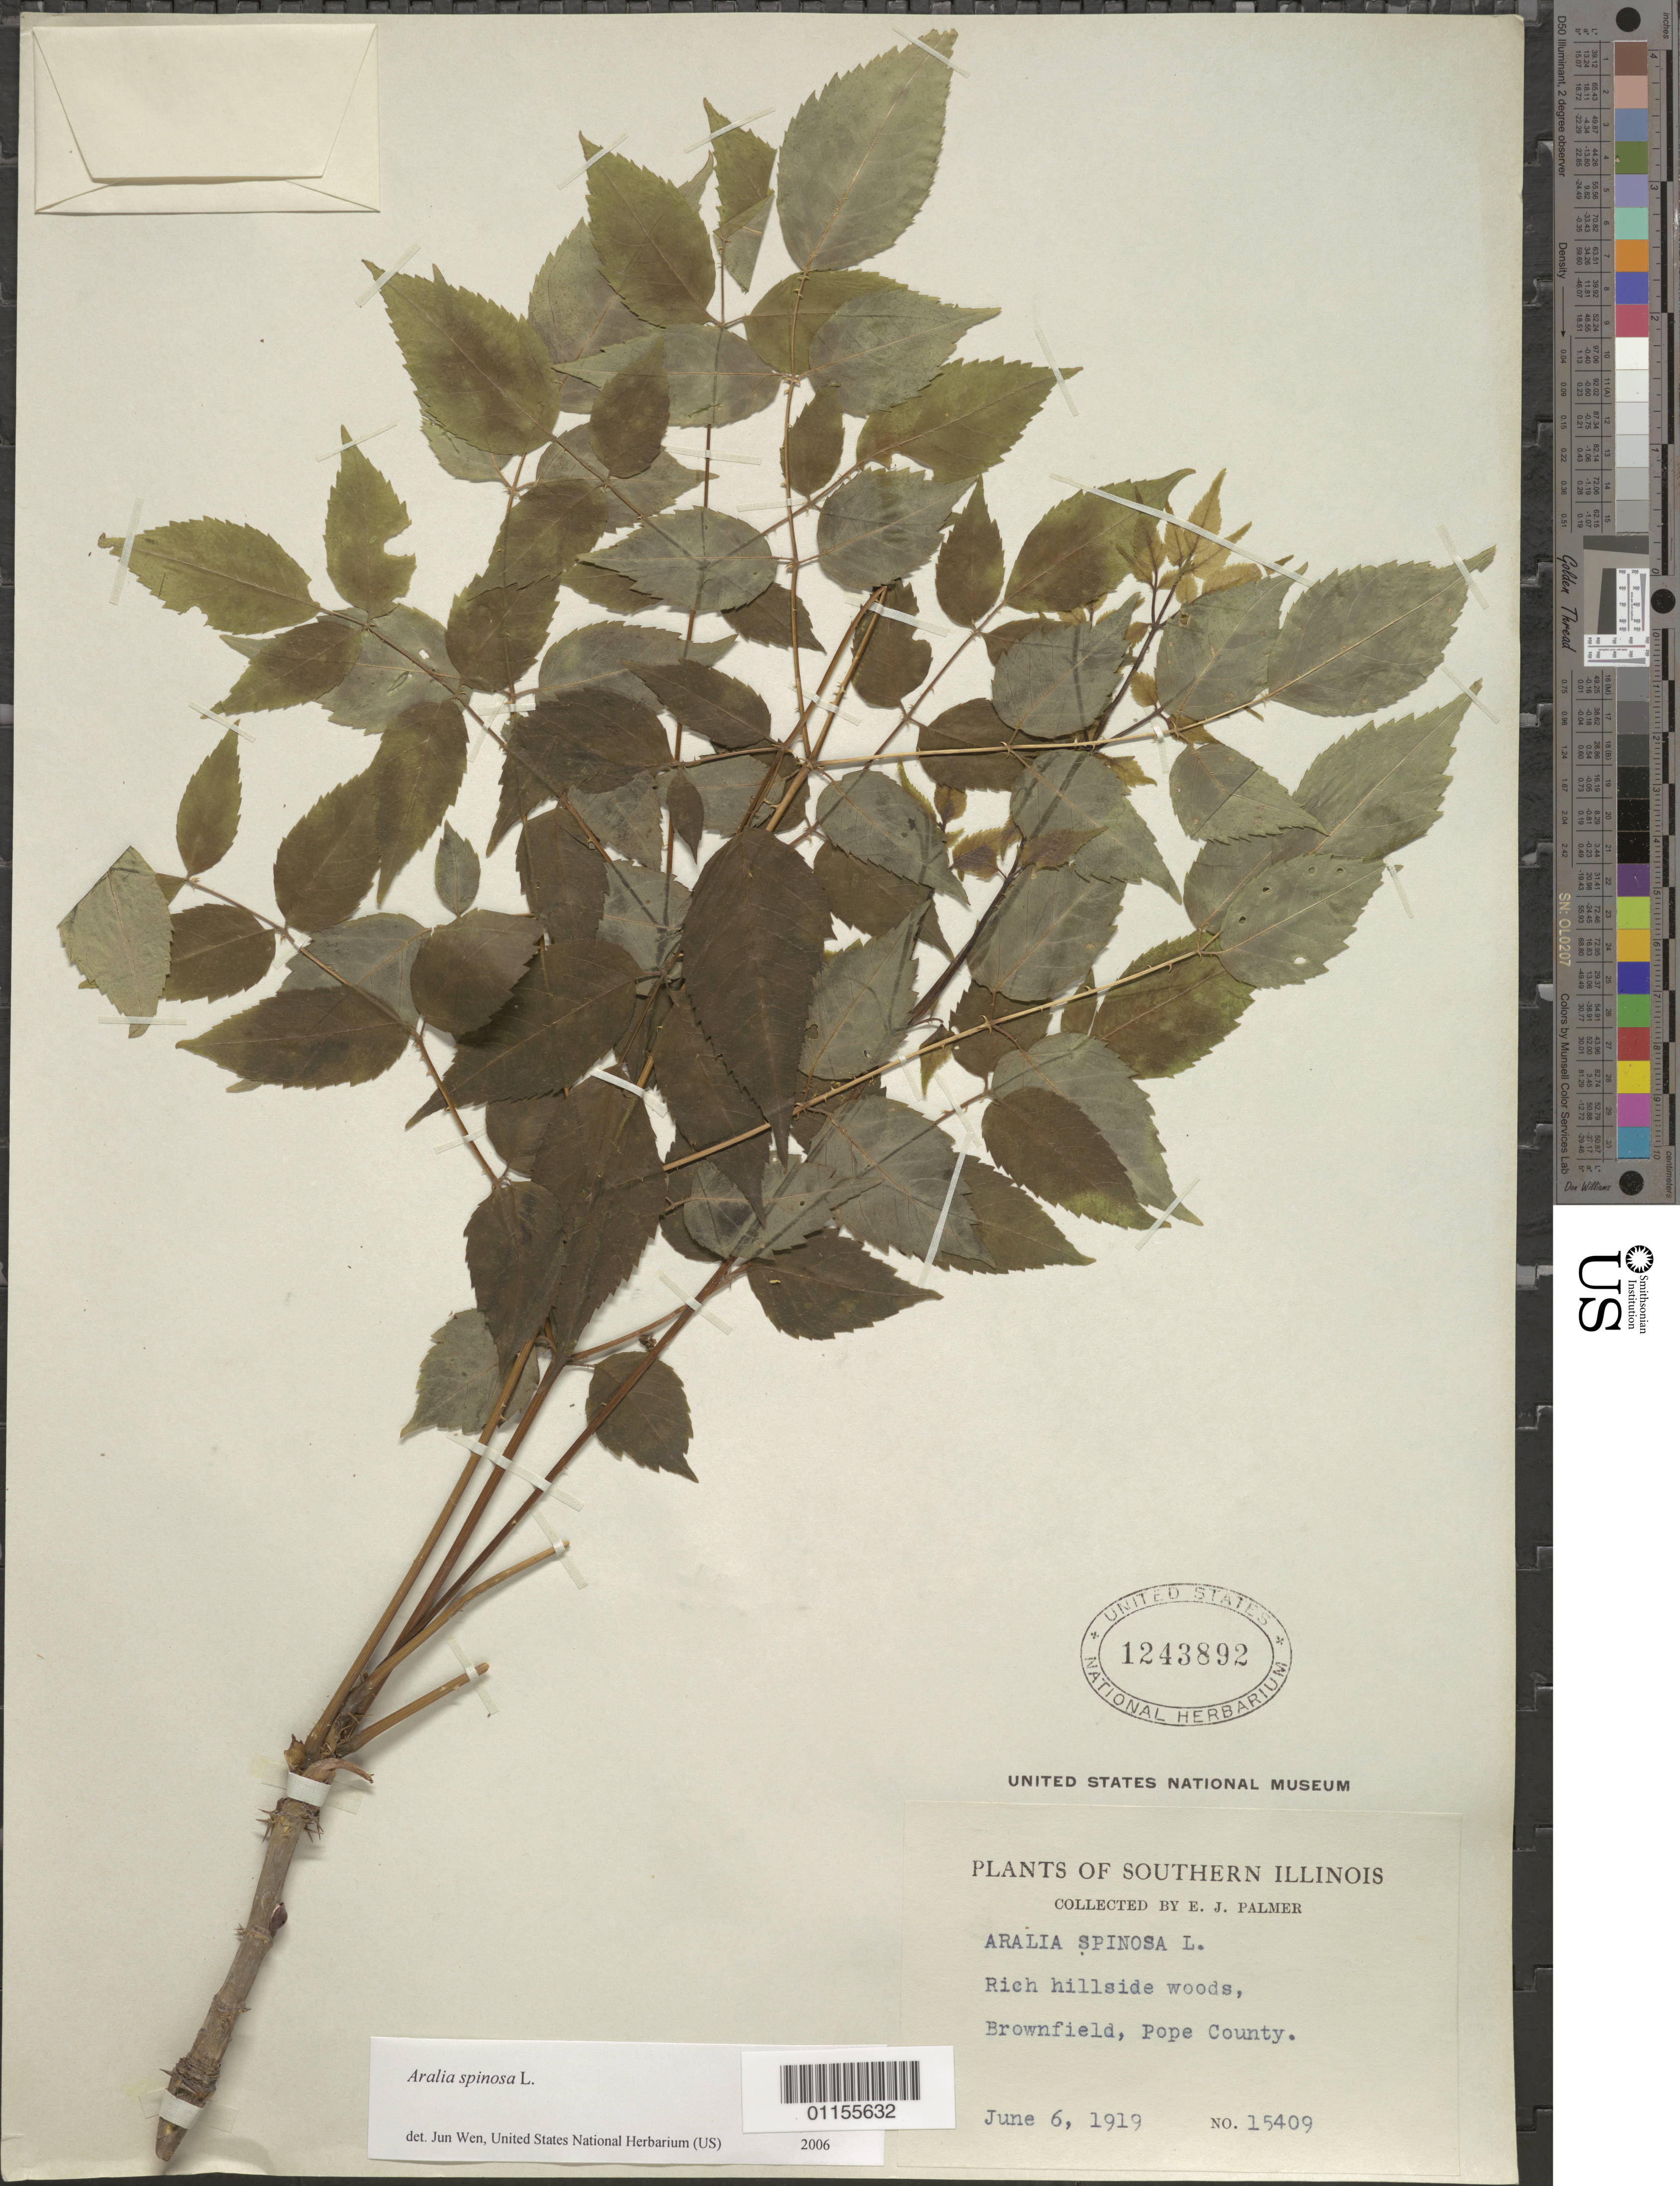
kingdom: Plantae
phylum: Tracheophyta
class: Magnoliopsida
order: Apiales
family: Araliaceae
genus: Aralia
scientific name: Aralia spinosa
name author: L.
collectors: E. J. Palmer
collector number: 15409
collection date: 1919-06-06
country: United States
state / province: Illinois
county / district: Pope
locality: Brownfield.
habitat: Rich hillside woods.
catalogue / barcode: US 1243892